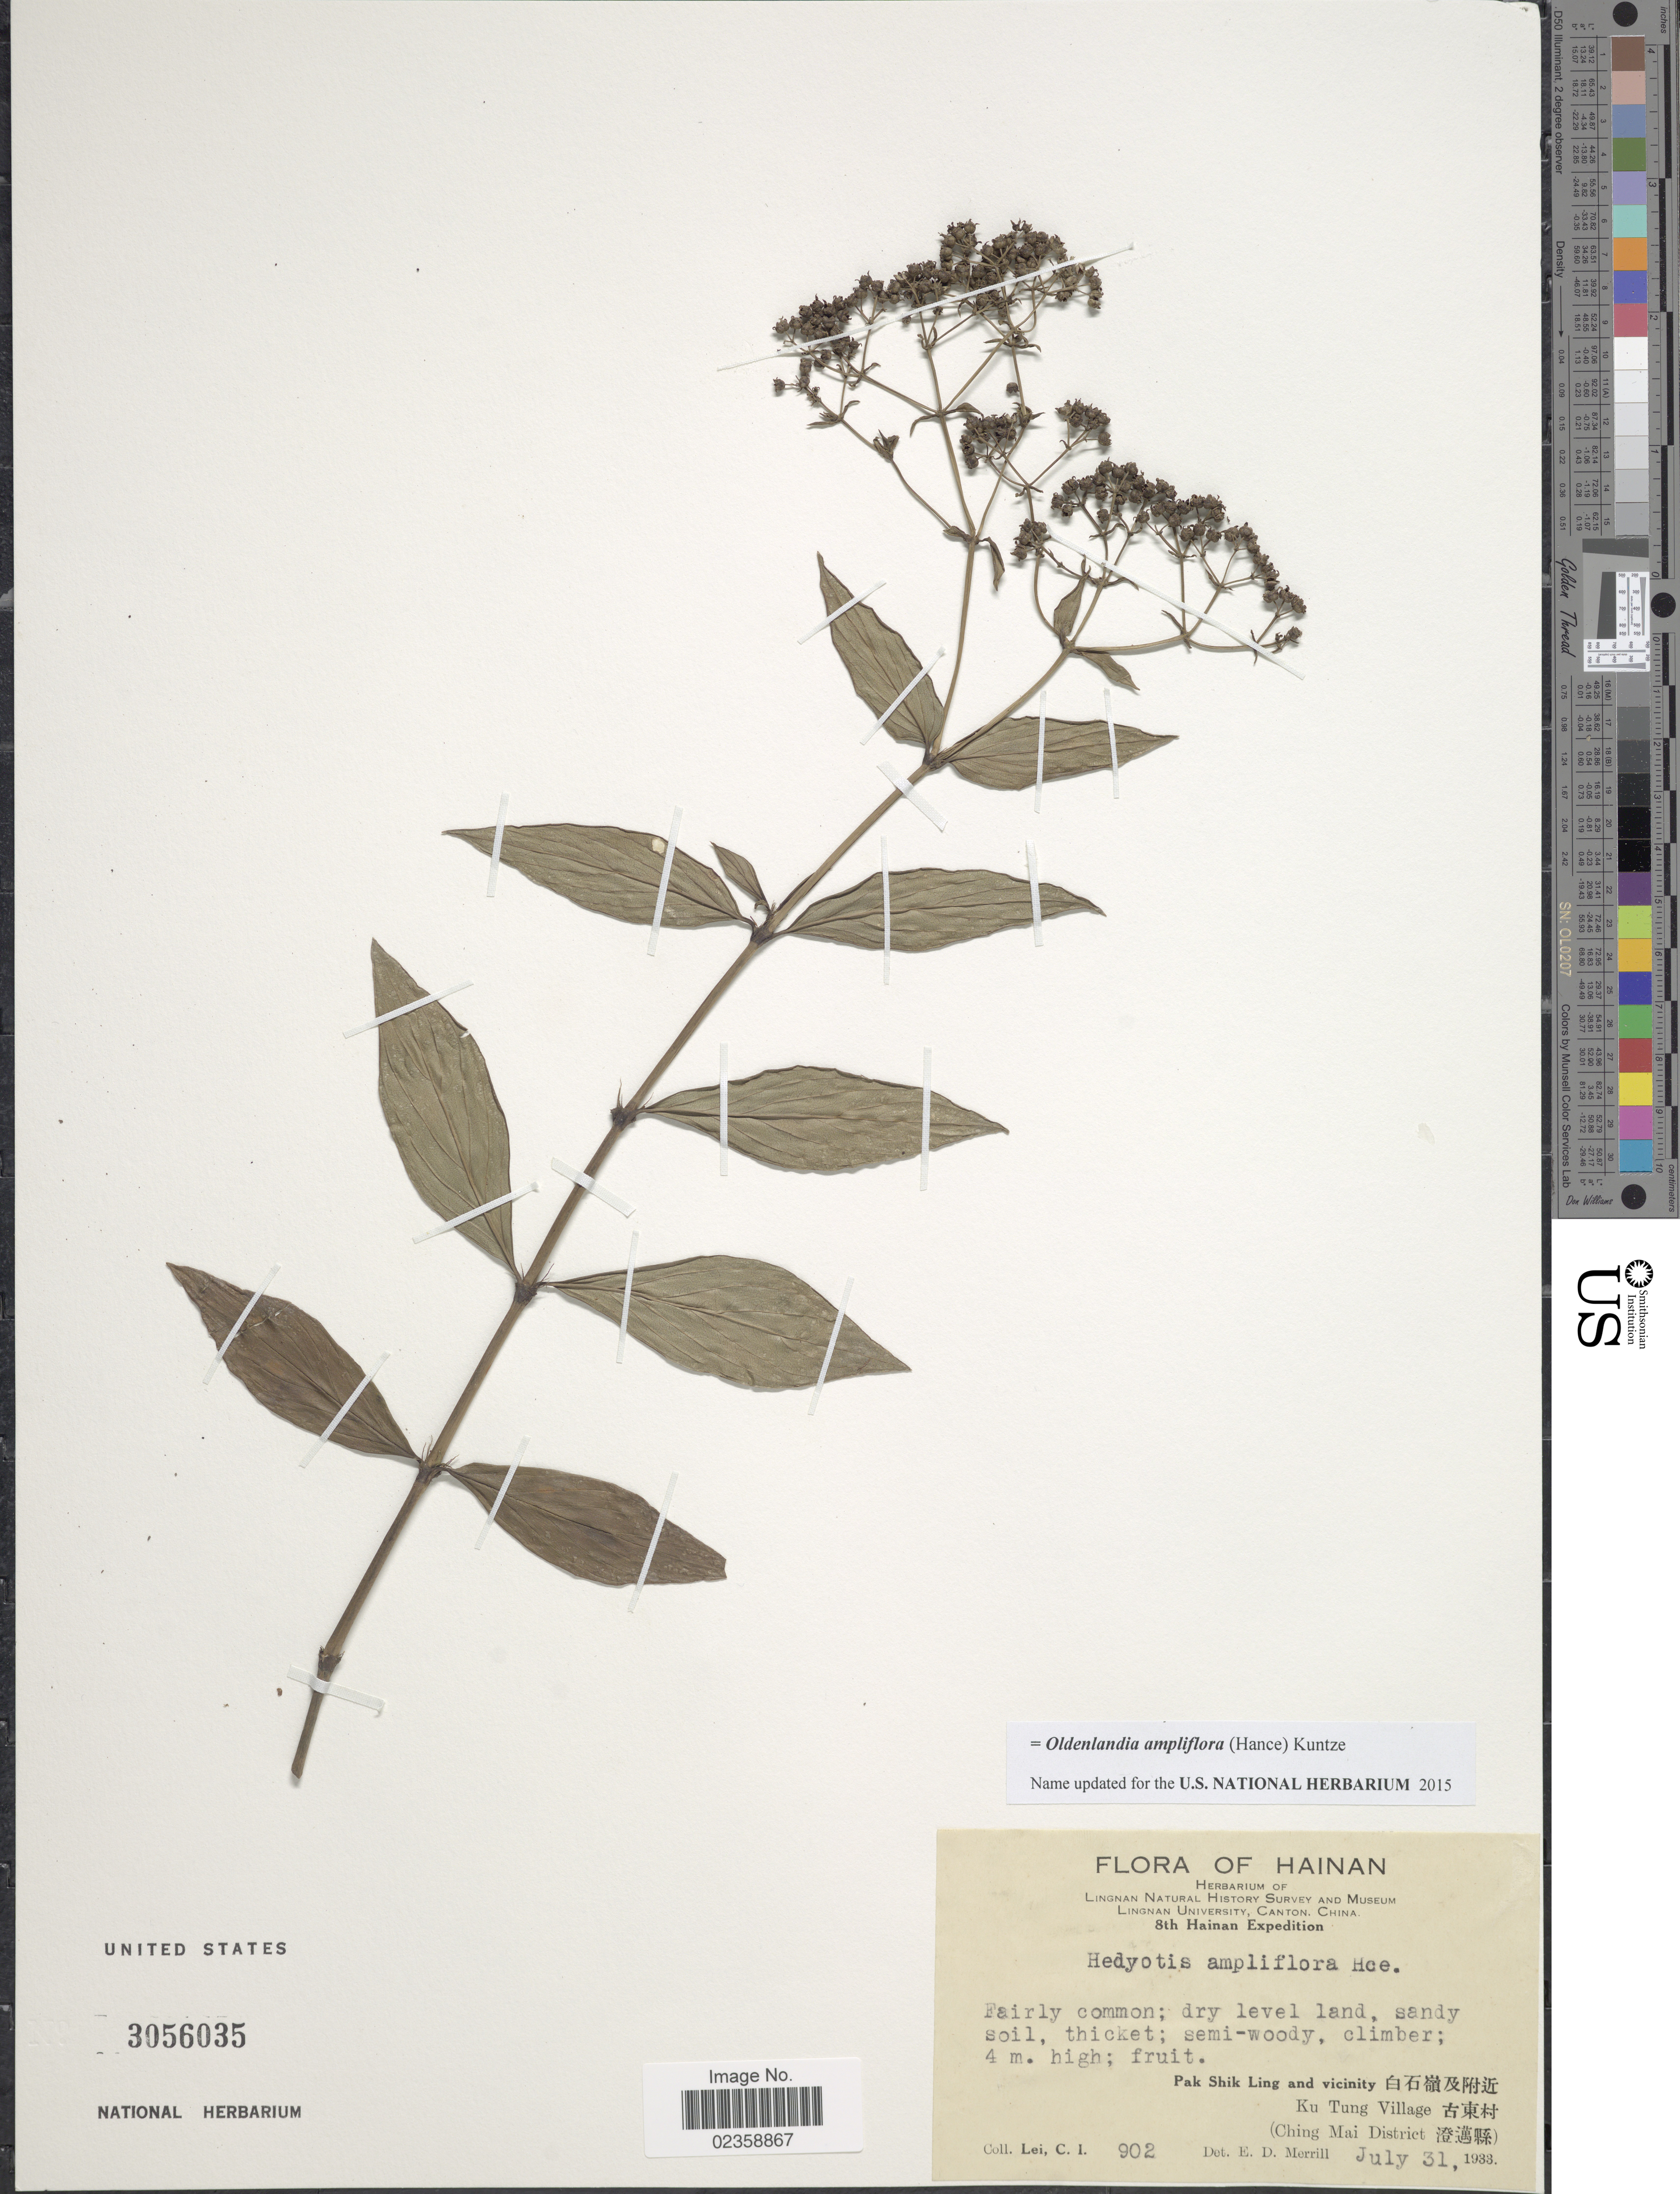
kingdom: Plantae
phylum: Tracheophyta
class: Magnoliopsida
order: Gentianales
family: Rubiaceae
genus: Oldenlandia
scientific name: Oldenlandia ampliflora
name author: (Hance) Kuntze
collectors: C. I. Lei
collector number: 902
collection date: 1933-07-31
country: China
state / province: Hainan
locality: Pak Shik Ling and vicinity. Ku Tung Village. (Ching Mai District)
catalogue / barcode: US 3056035